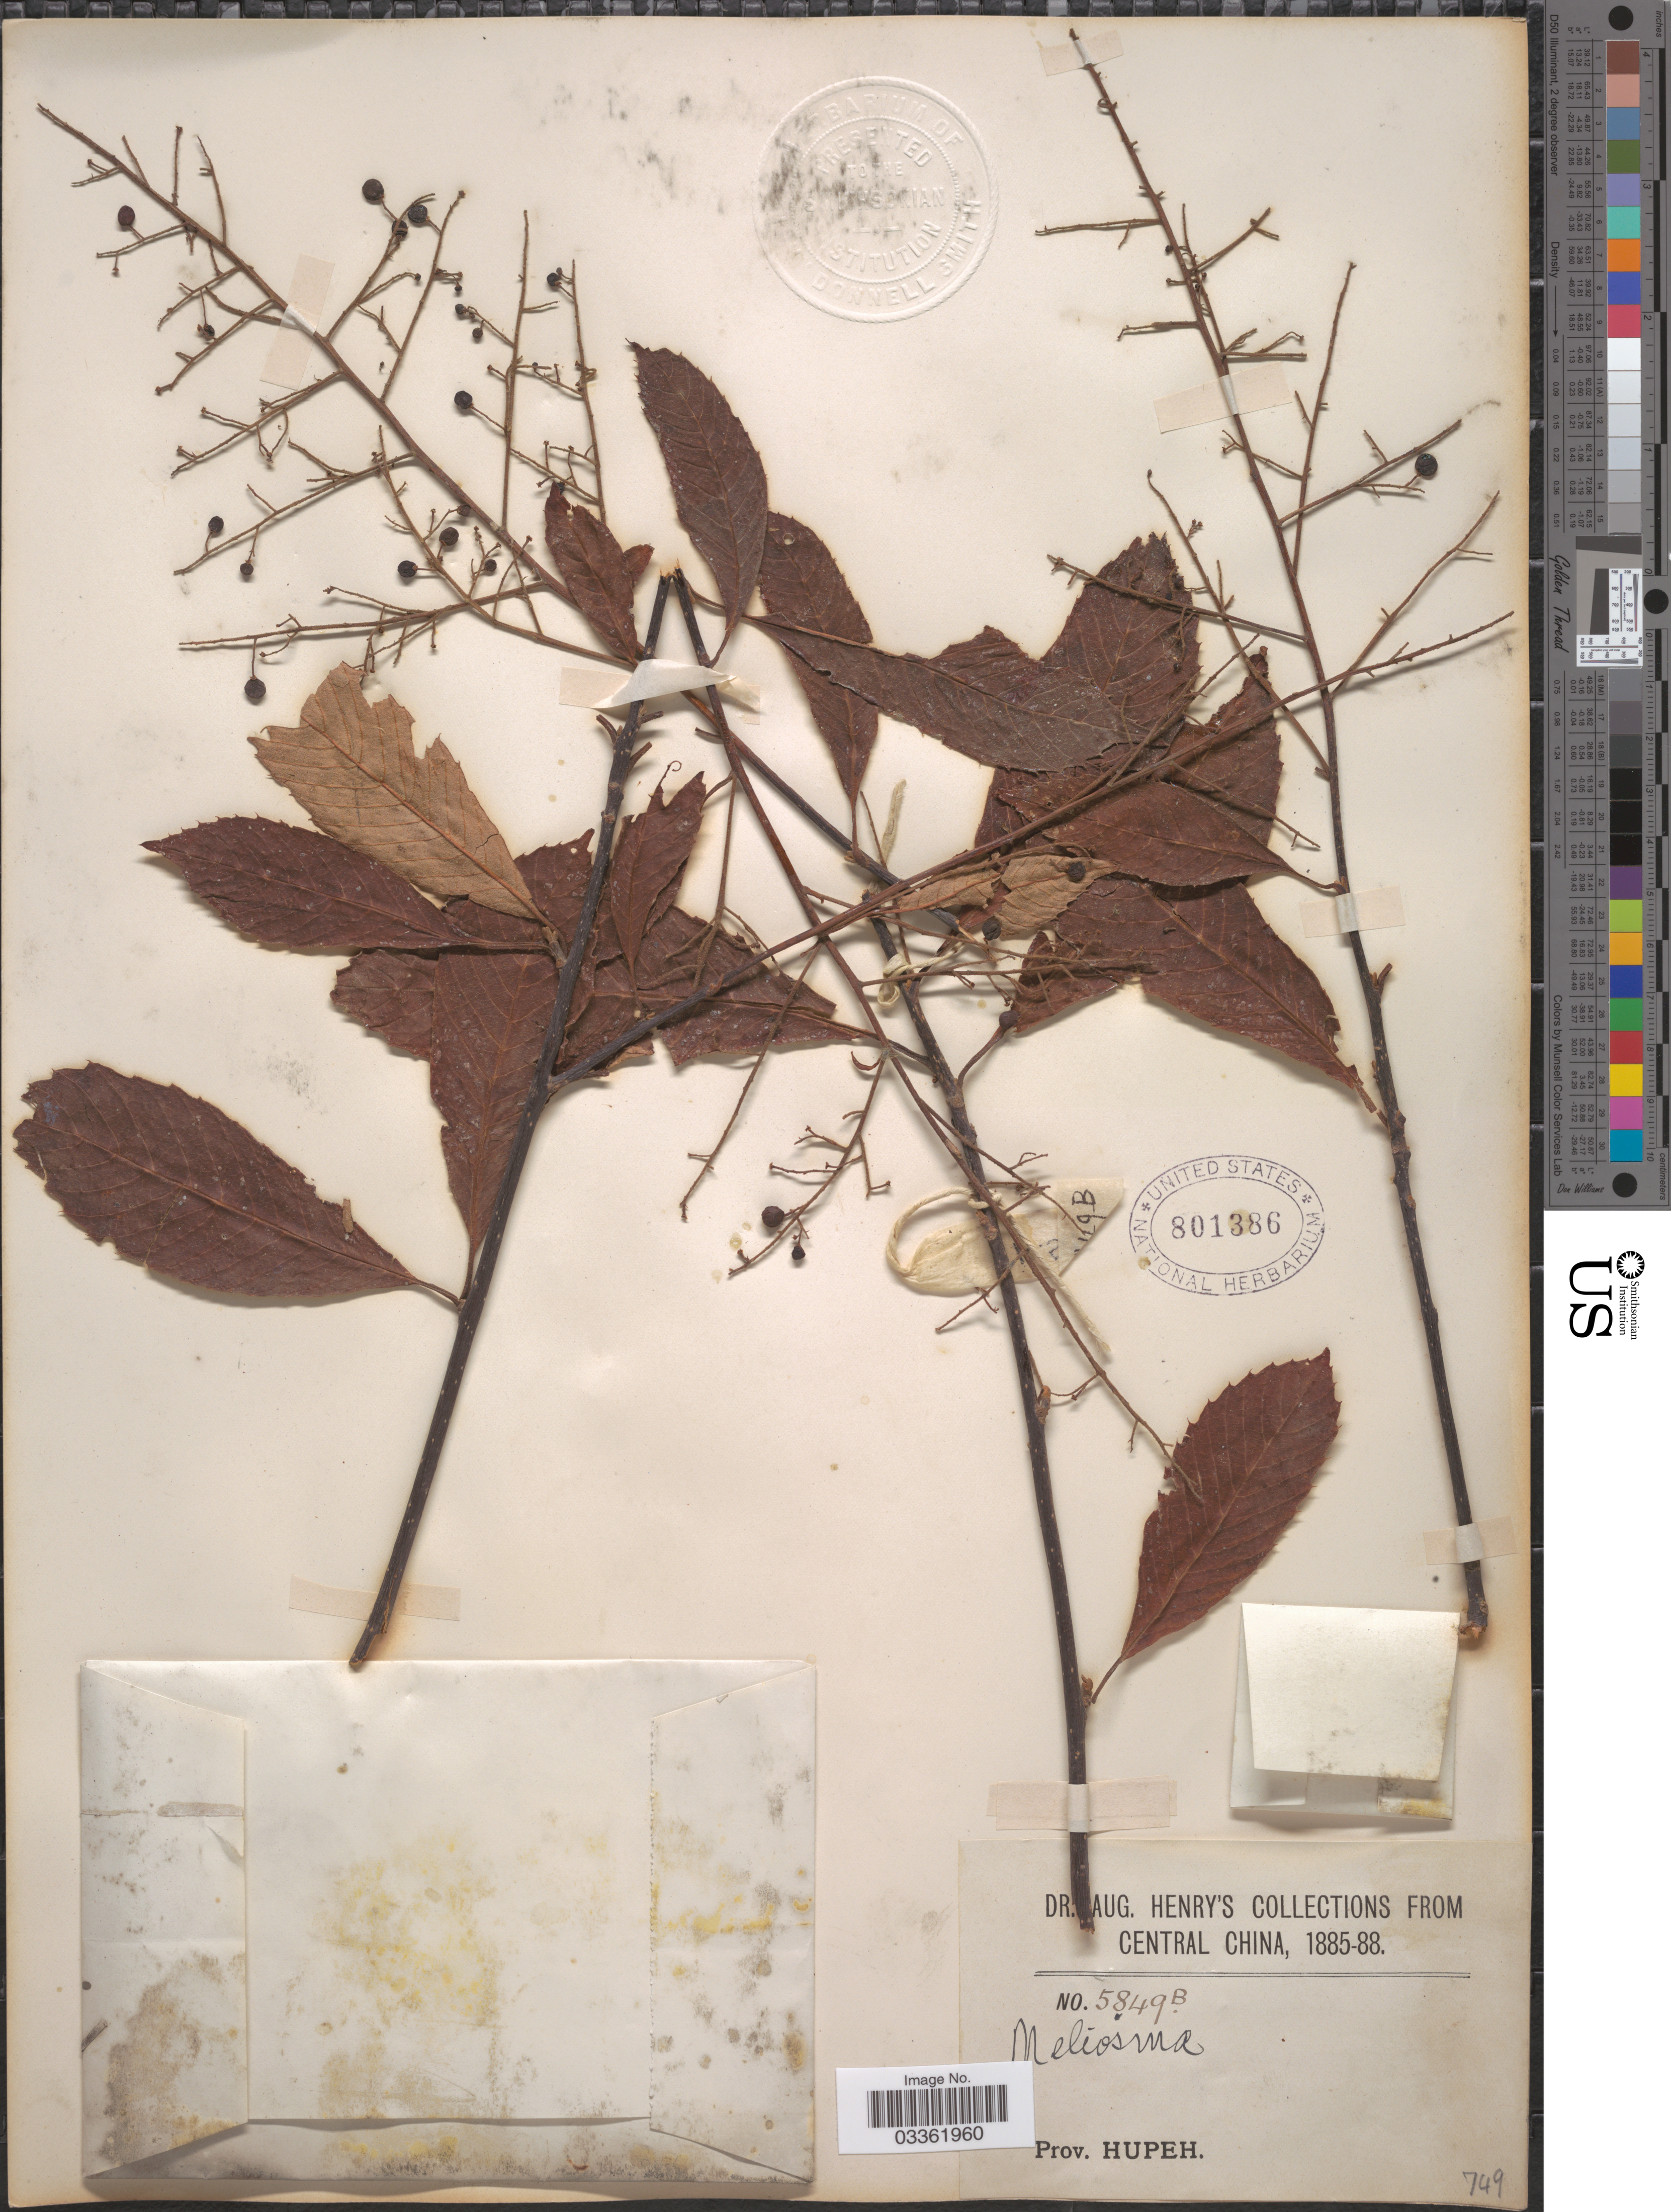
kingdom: Plantae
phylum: Tracheophyta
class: Magnoliopsida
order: Proteales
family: Sabiaceae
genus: Meliosma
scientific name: Meliosma sp.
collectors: A. Henry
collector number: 5849 B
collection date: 1885/1888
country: China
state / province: Hubei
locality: Central China, Prov. Hupeh.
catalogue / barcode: US 801386